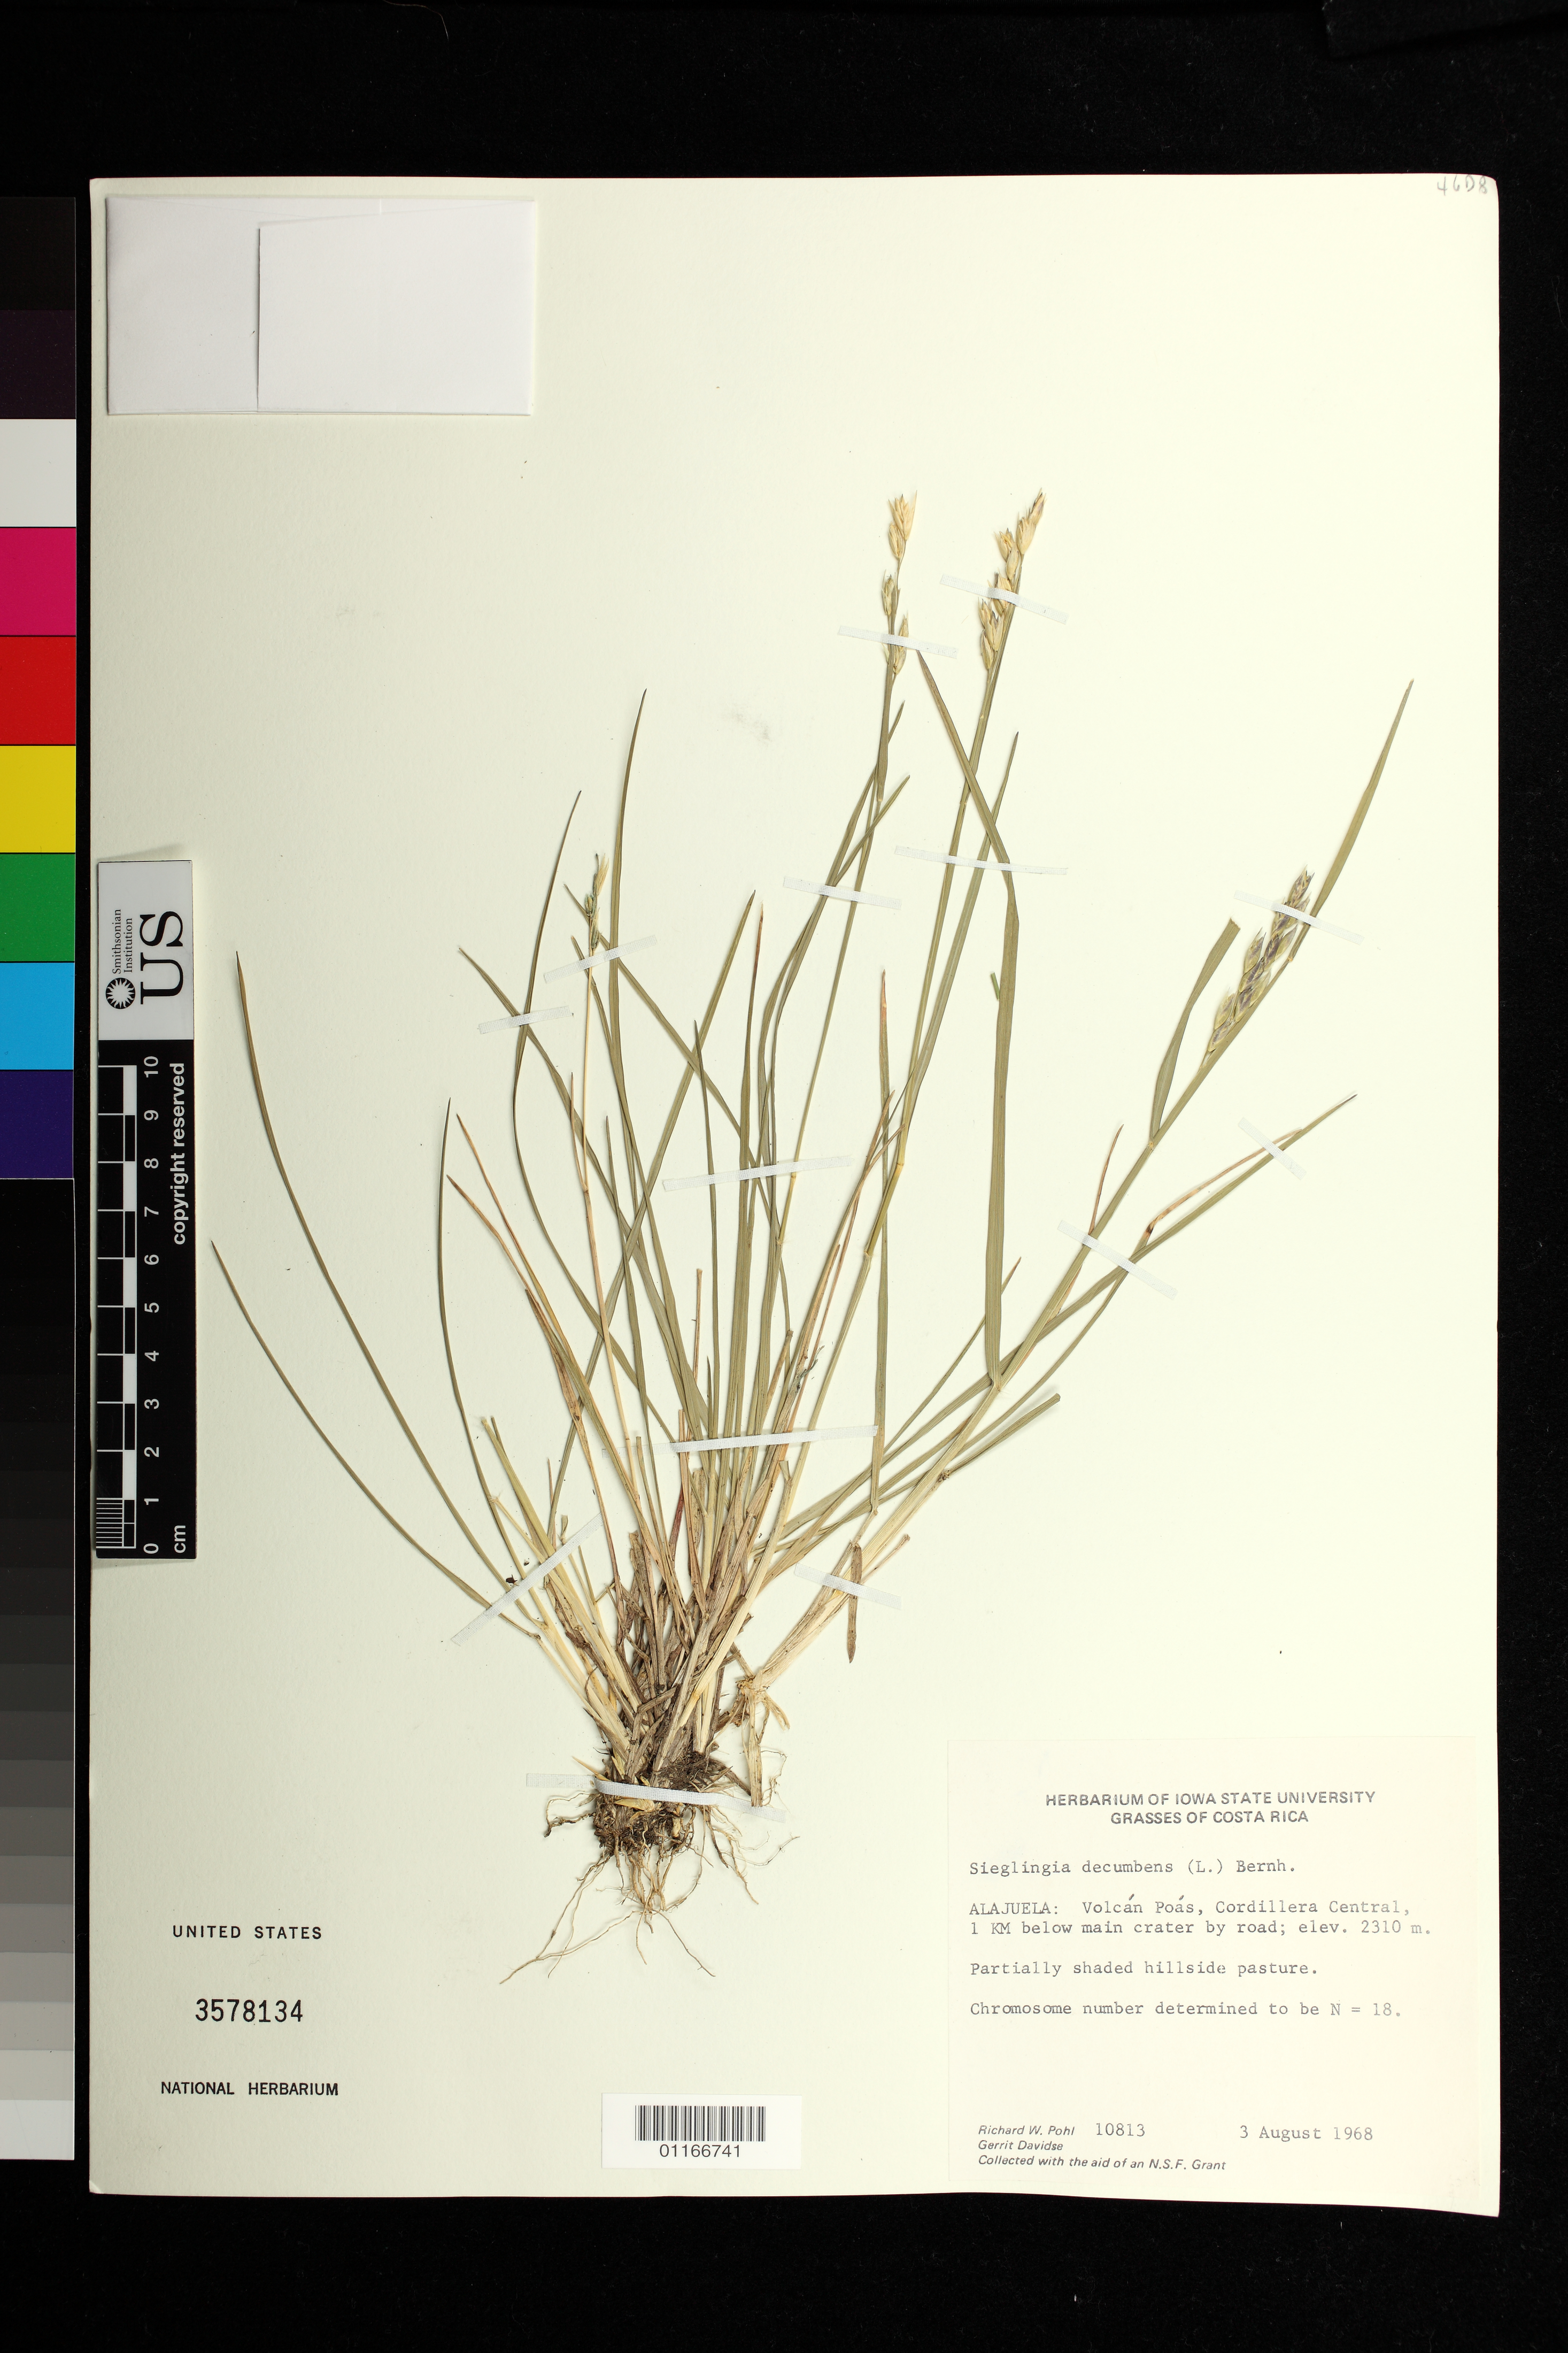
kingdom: Plantae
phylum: Tracheophyta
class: Liliopsida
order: Poales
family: Poaceae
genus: Sieglingia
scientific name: Sieglingia decumbens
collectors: R. W. Pohl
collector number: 10813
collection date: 1968-08-03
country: Costa Rica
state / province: Alajuela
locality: Volcan Poas, Cordillera Central, 1 km below main crater by road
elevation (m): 2310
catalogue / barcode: US 3578134